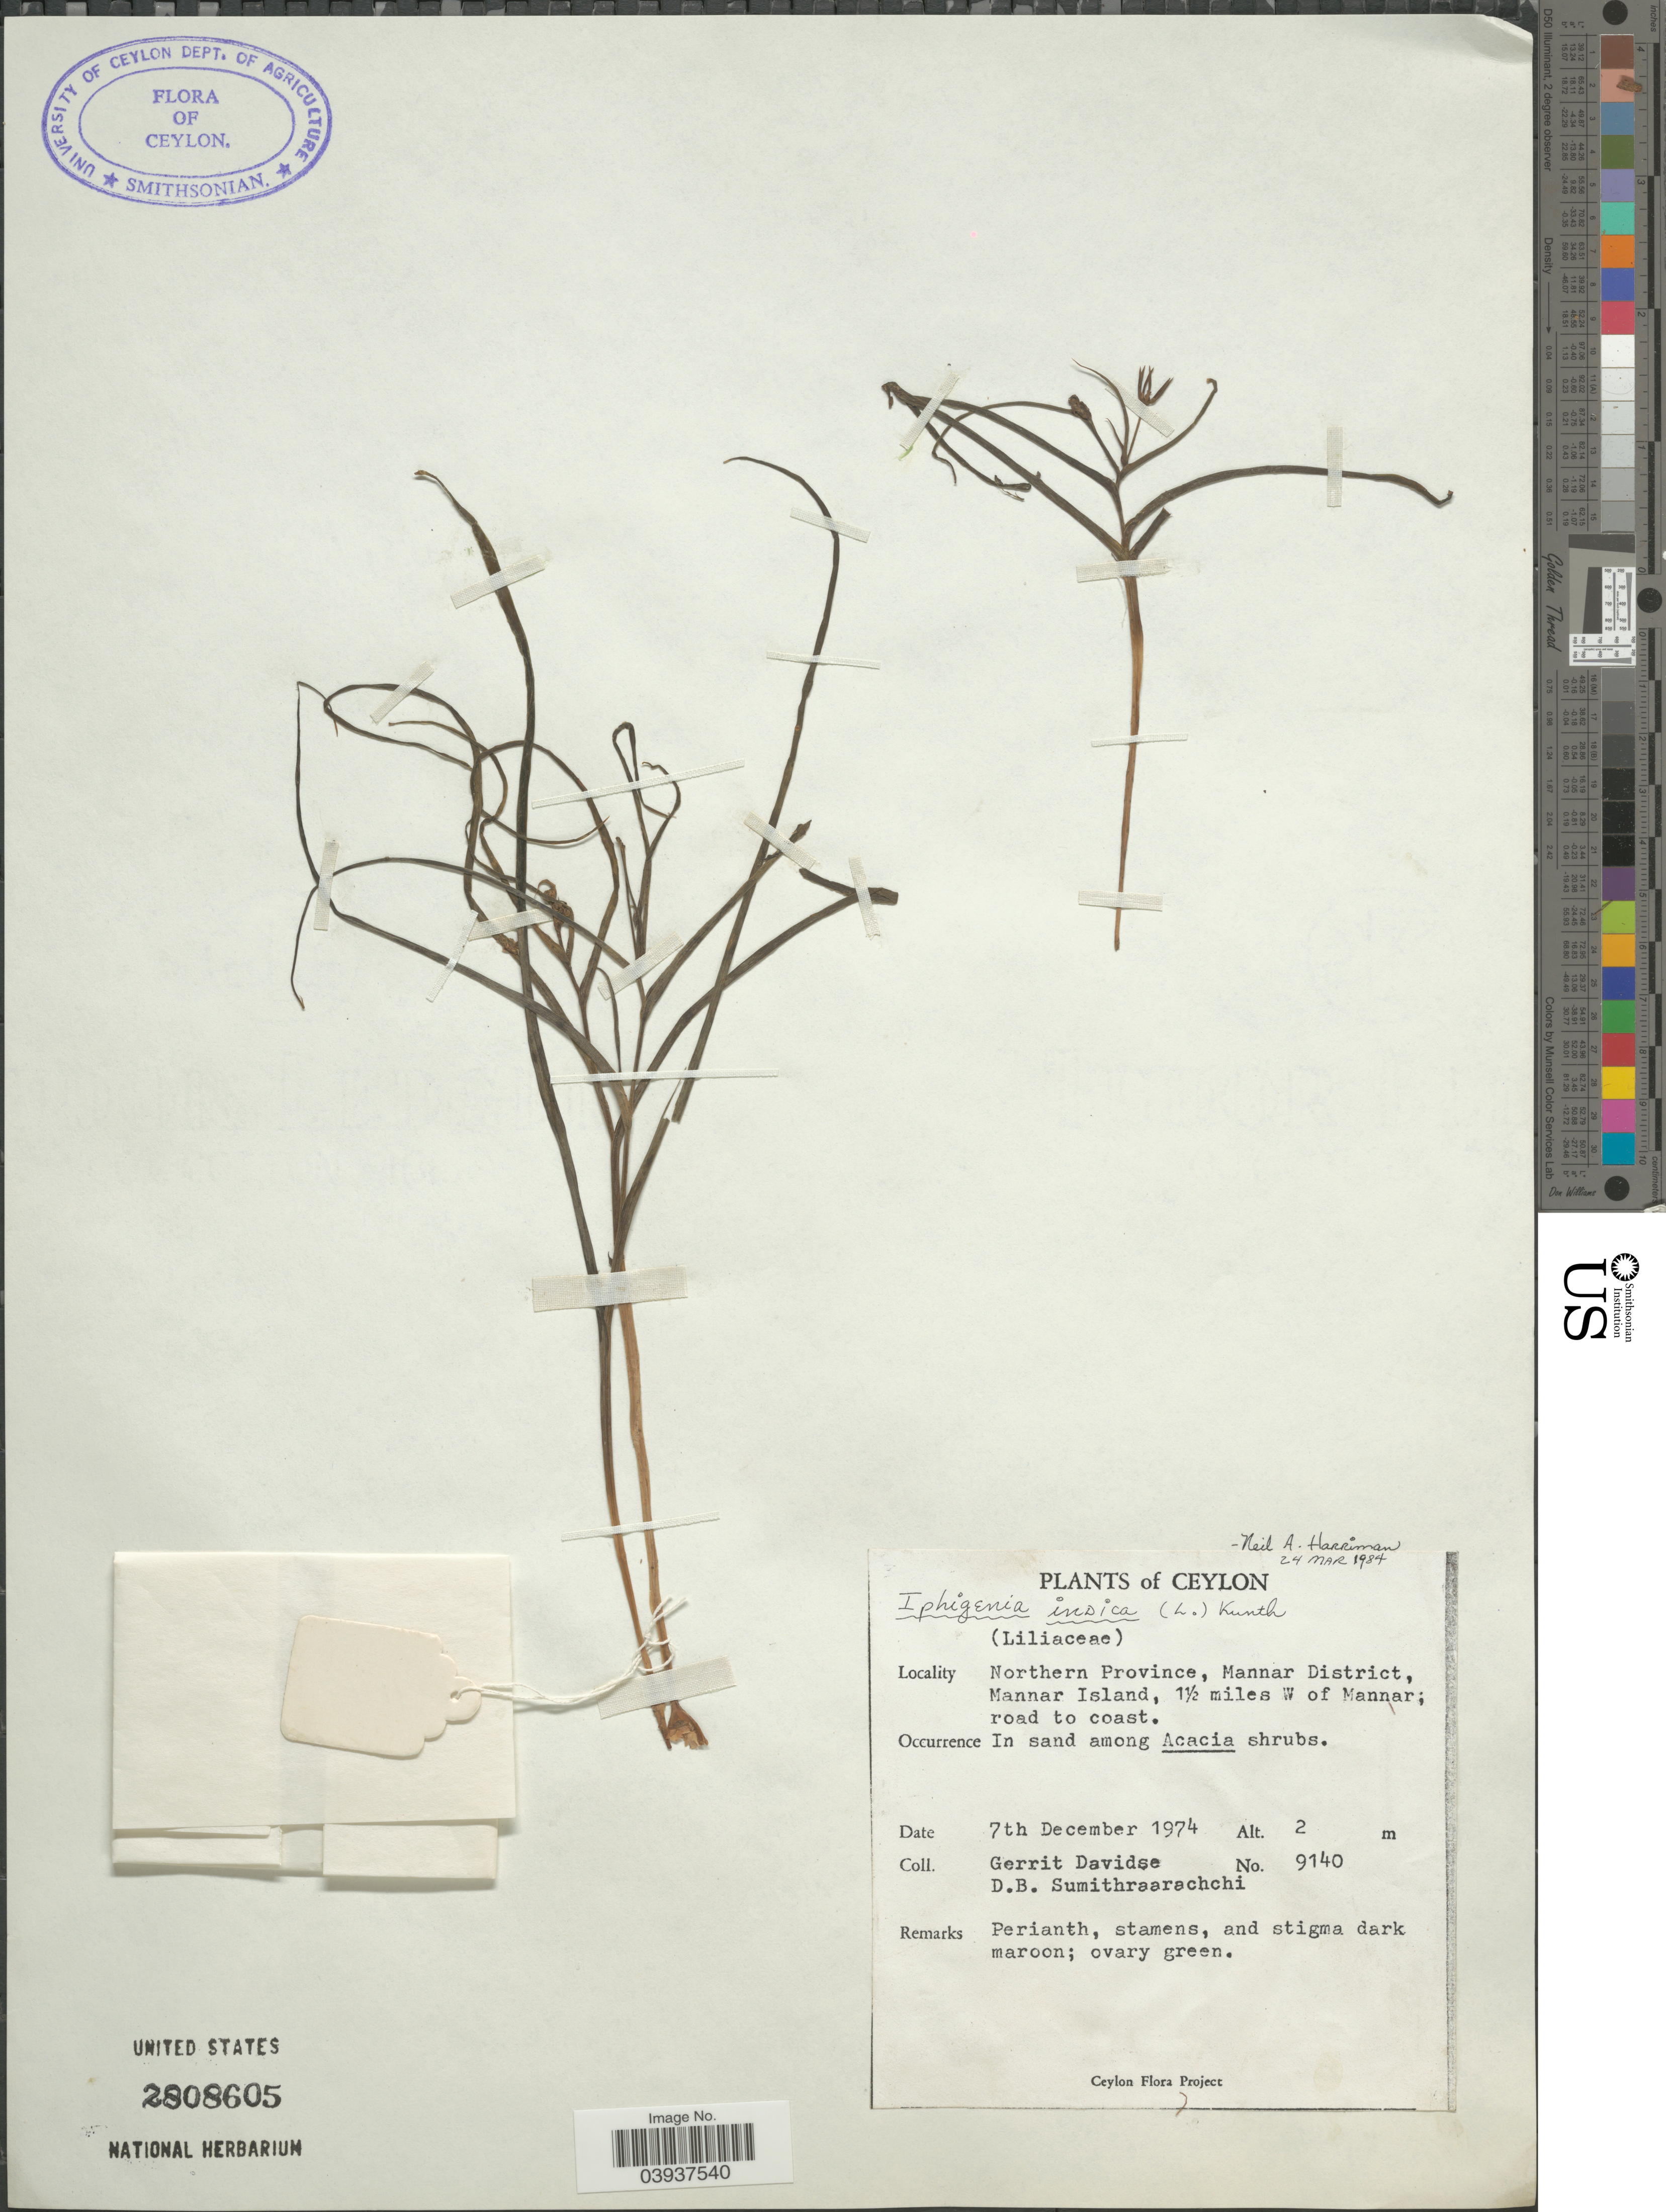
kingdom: Plantae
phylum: Tracheophyta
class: Liliopsida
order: Liliales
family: Colchicaceae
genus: Iphigenia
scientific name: Iphigenia sp.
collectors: G. Davidse & D. B. Sumithraarachchi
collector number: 9140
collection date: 1974-12-07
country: Sri Lanka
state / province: Northern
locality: Ceylon. Northern Province, Mannar District, Mannar Island, 1½ miles W of Mannar; road to coast.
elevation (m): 2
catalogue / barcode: US 2808605